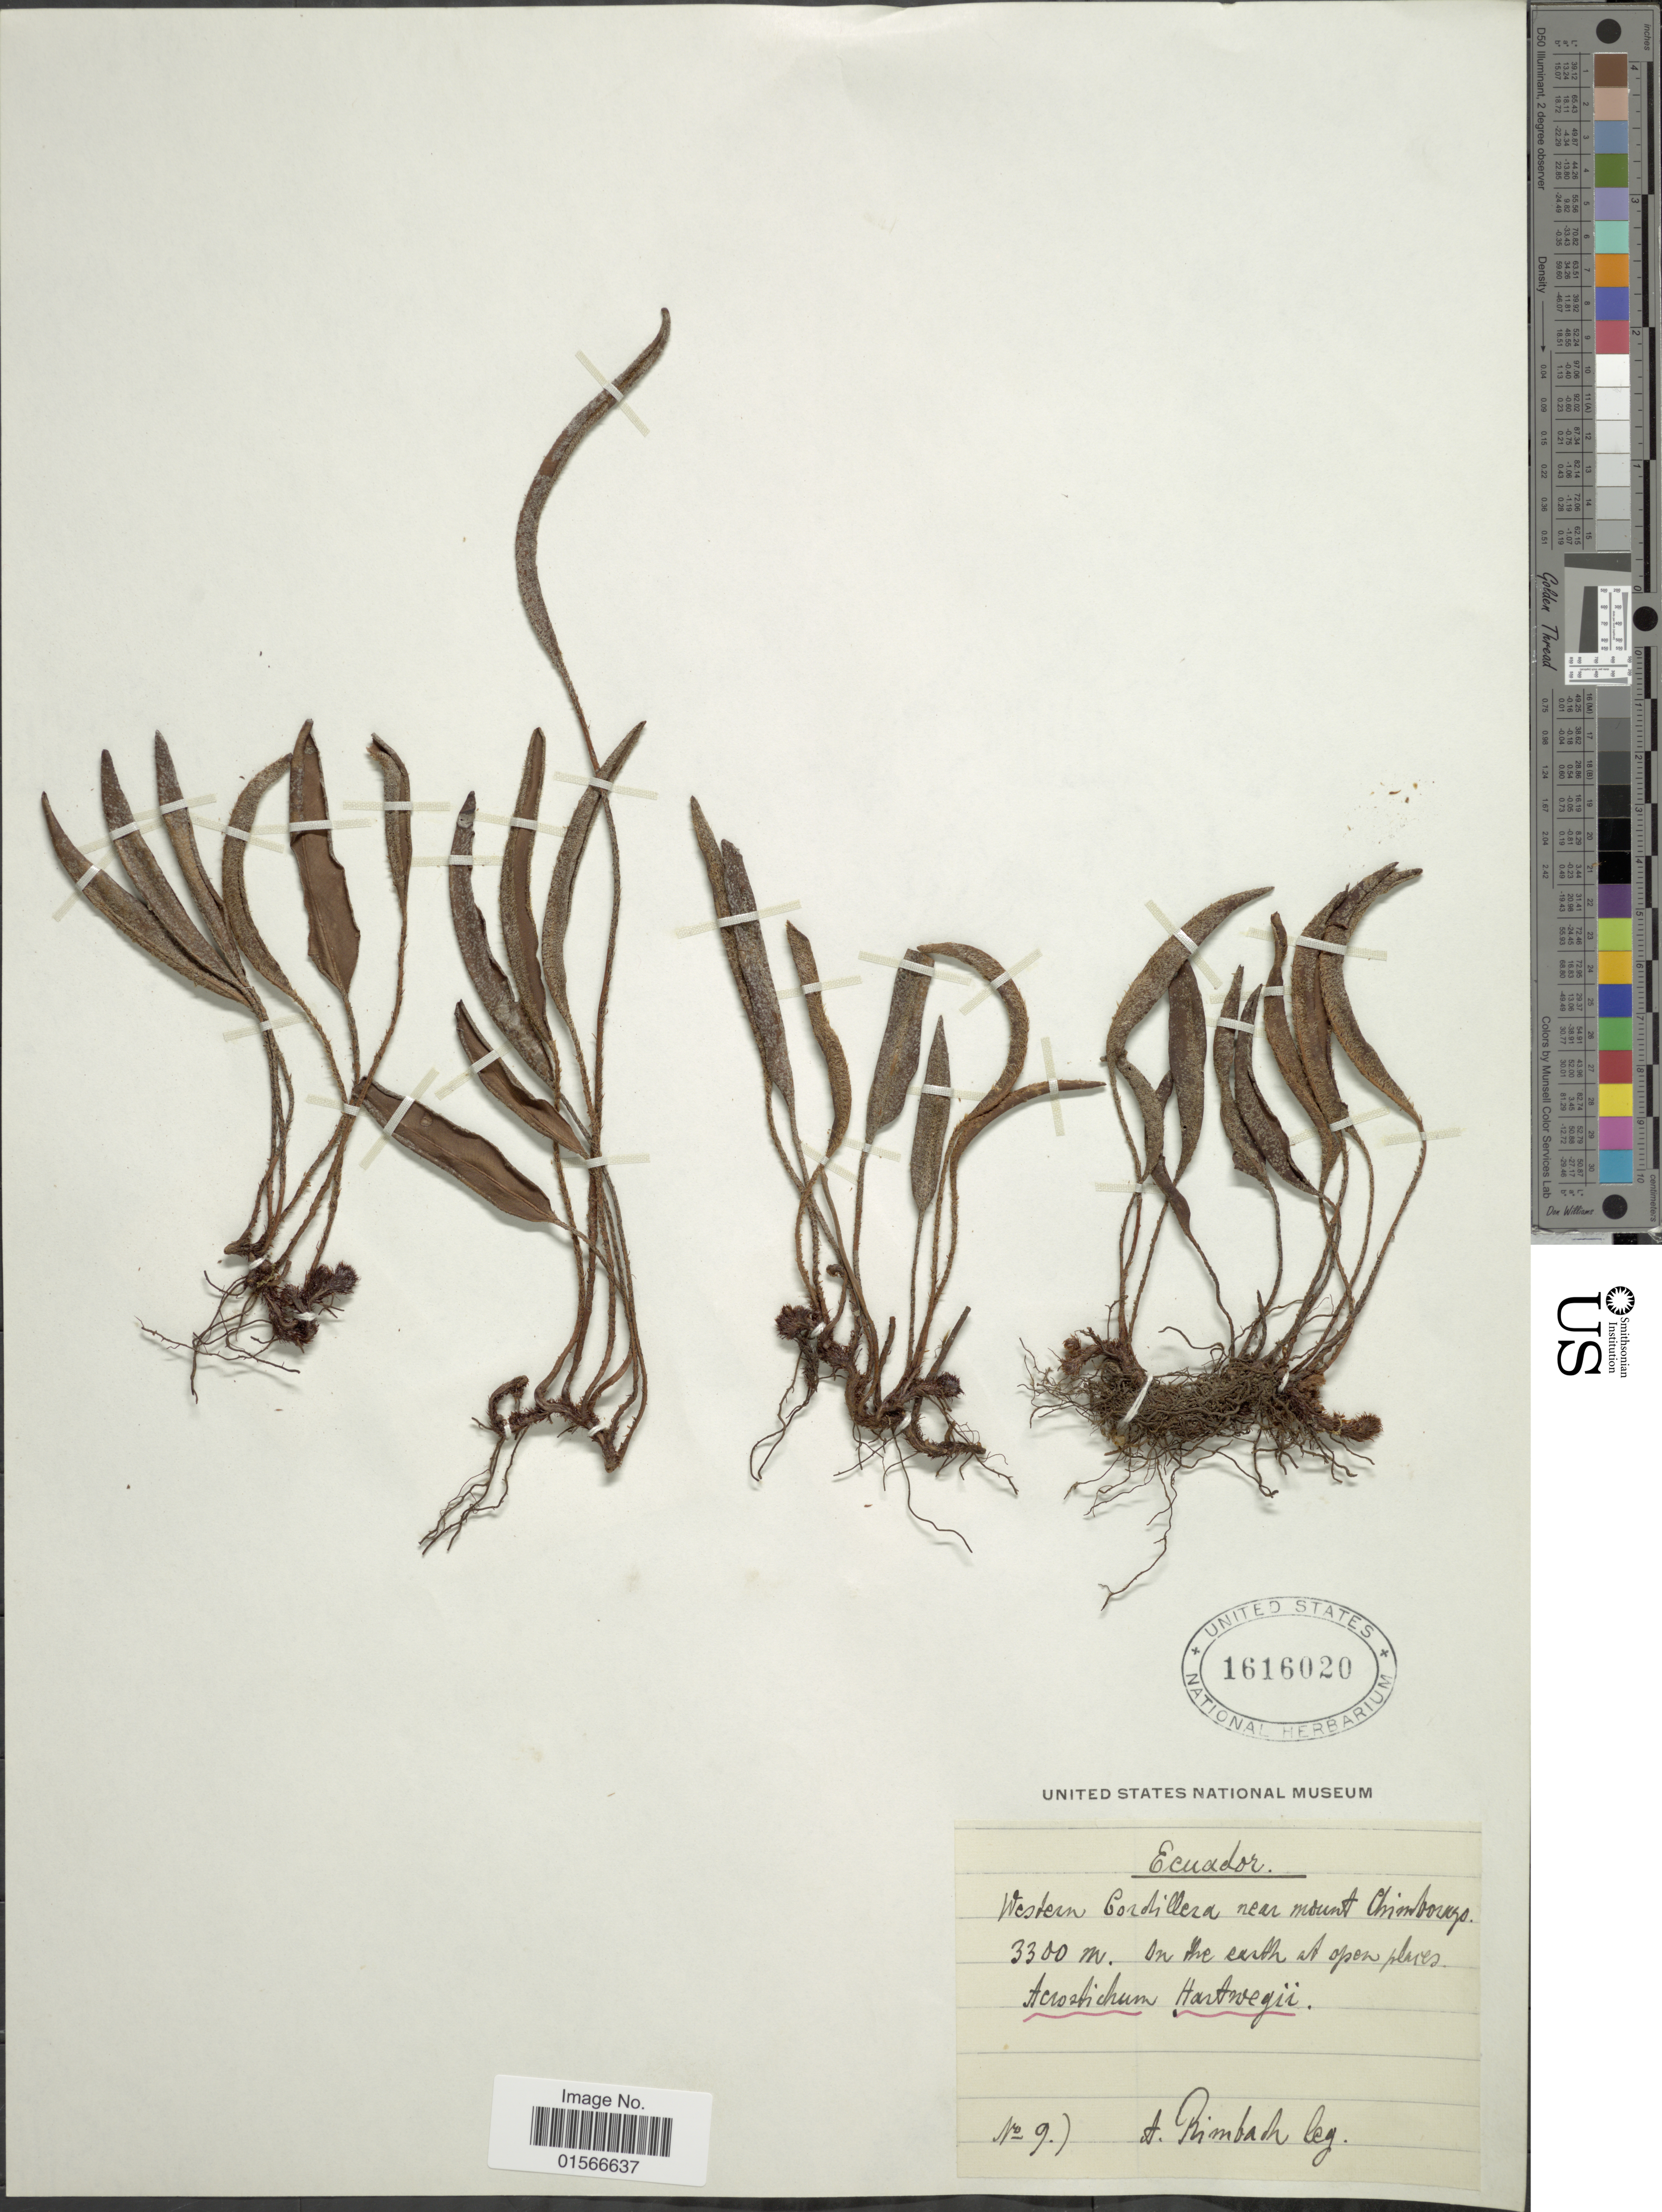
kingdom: Plantae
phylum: Tracheophyta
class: Polypodiopsida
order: Polypodiales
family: Dryopteridaceae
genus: Elaphoglossum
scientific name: Elaphoglossum hartwegii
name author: (Fée) T. Moore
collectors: A. Rimbach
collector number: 9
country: Ecuador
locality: Western Cordillera near mount Chimborazo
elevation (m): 3300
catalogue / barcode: US 1616020